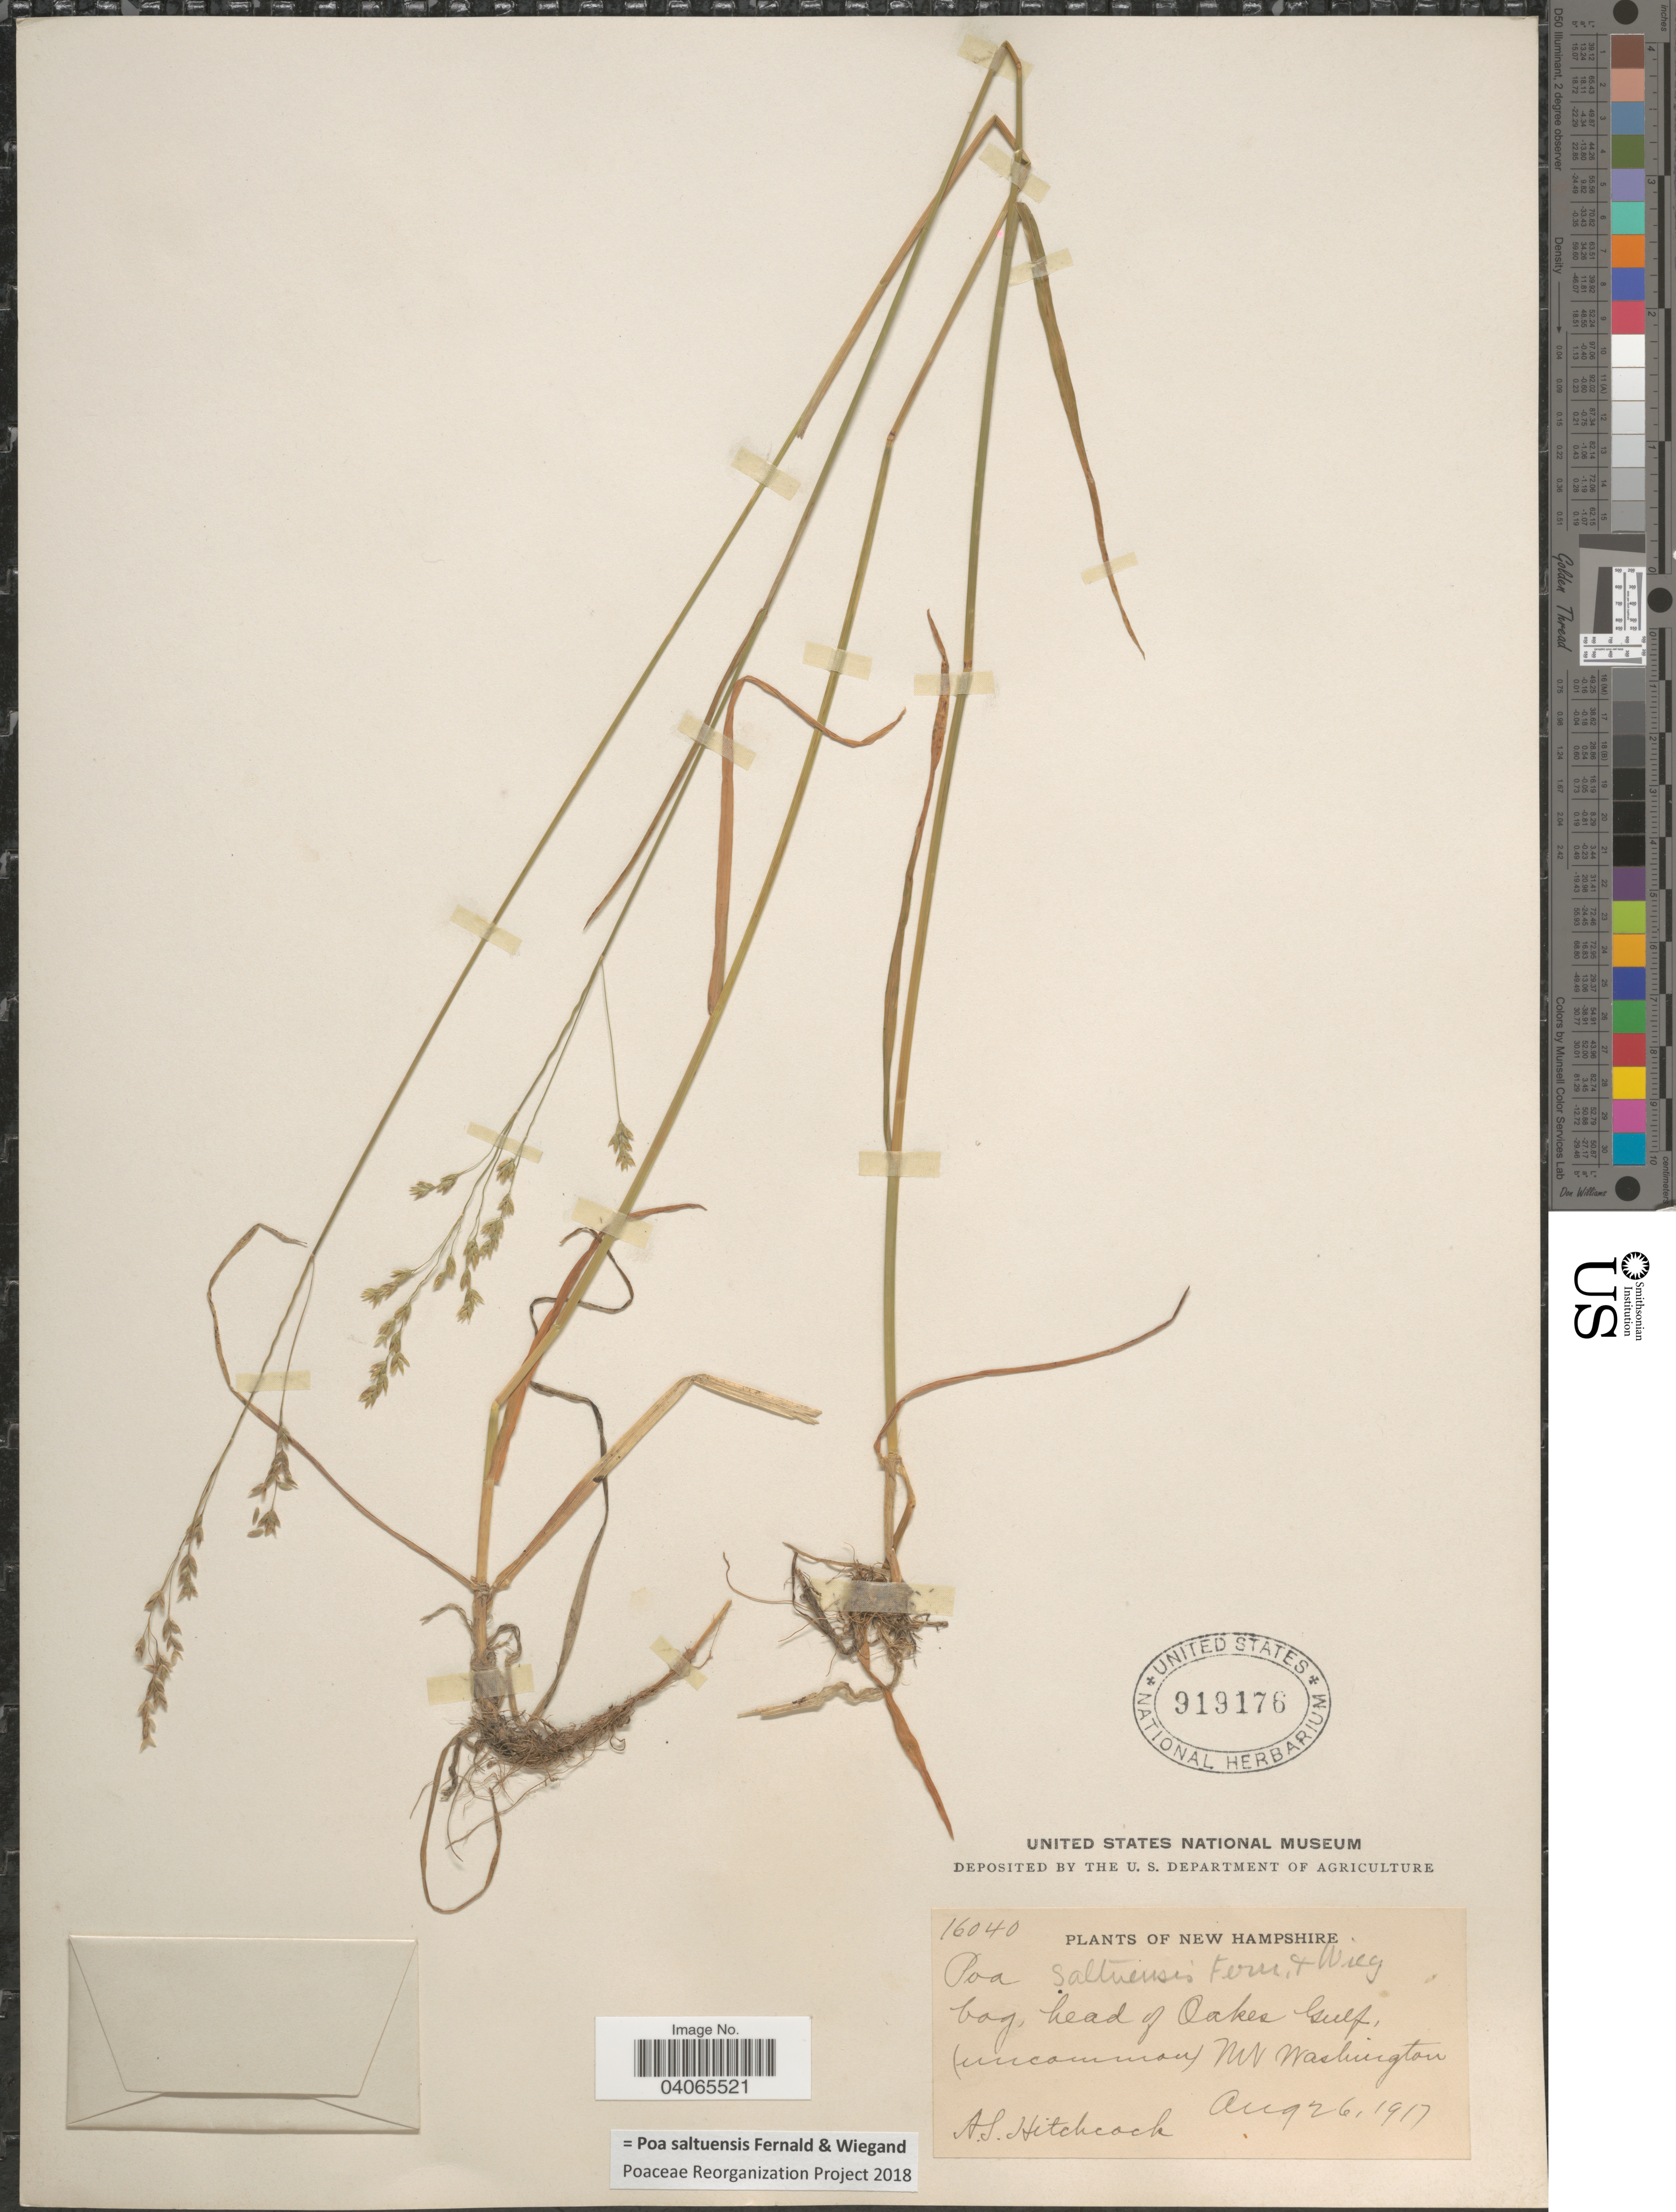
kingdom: Plantae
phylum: Tracheophyta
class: Liliopsida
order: Poales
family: Poaceae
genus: Poa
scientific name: Poa saltuensis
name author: Fernald & Wiegand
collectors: A. S. Hitchcock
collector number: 16040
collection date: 1917-08-26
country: United States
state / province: New Hampshire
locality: Head of Oakes Gulf, (uncommon) Mt Washington.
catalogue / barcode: US 919176